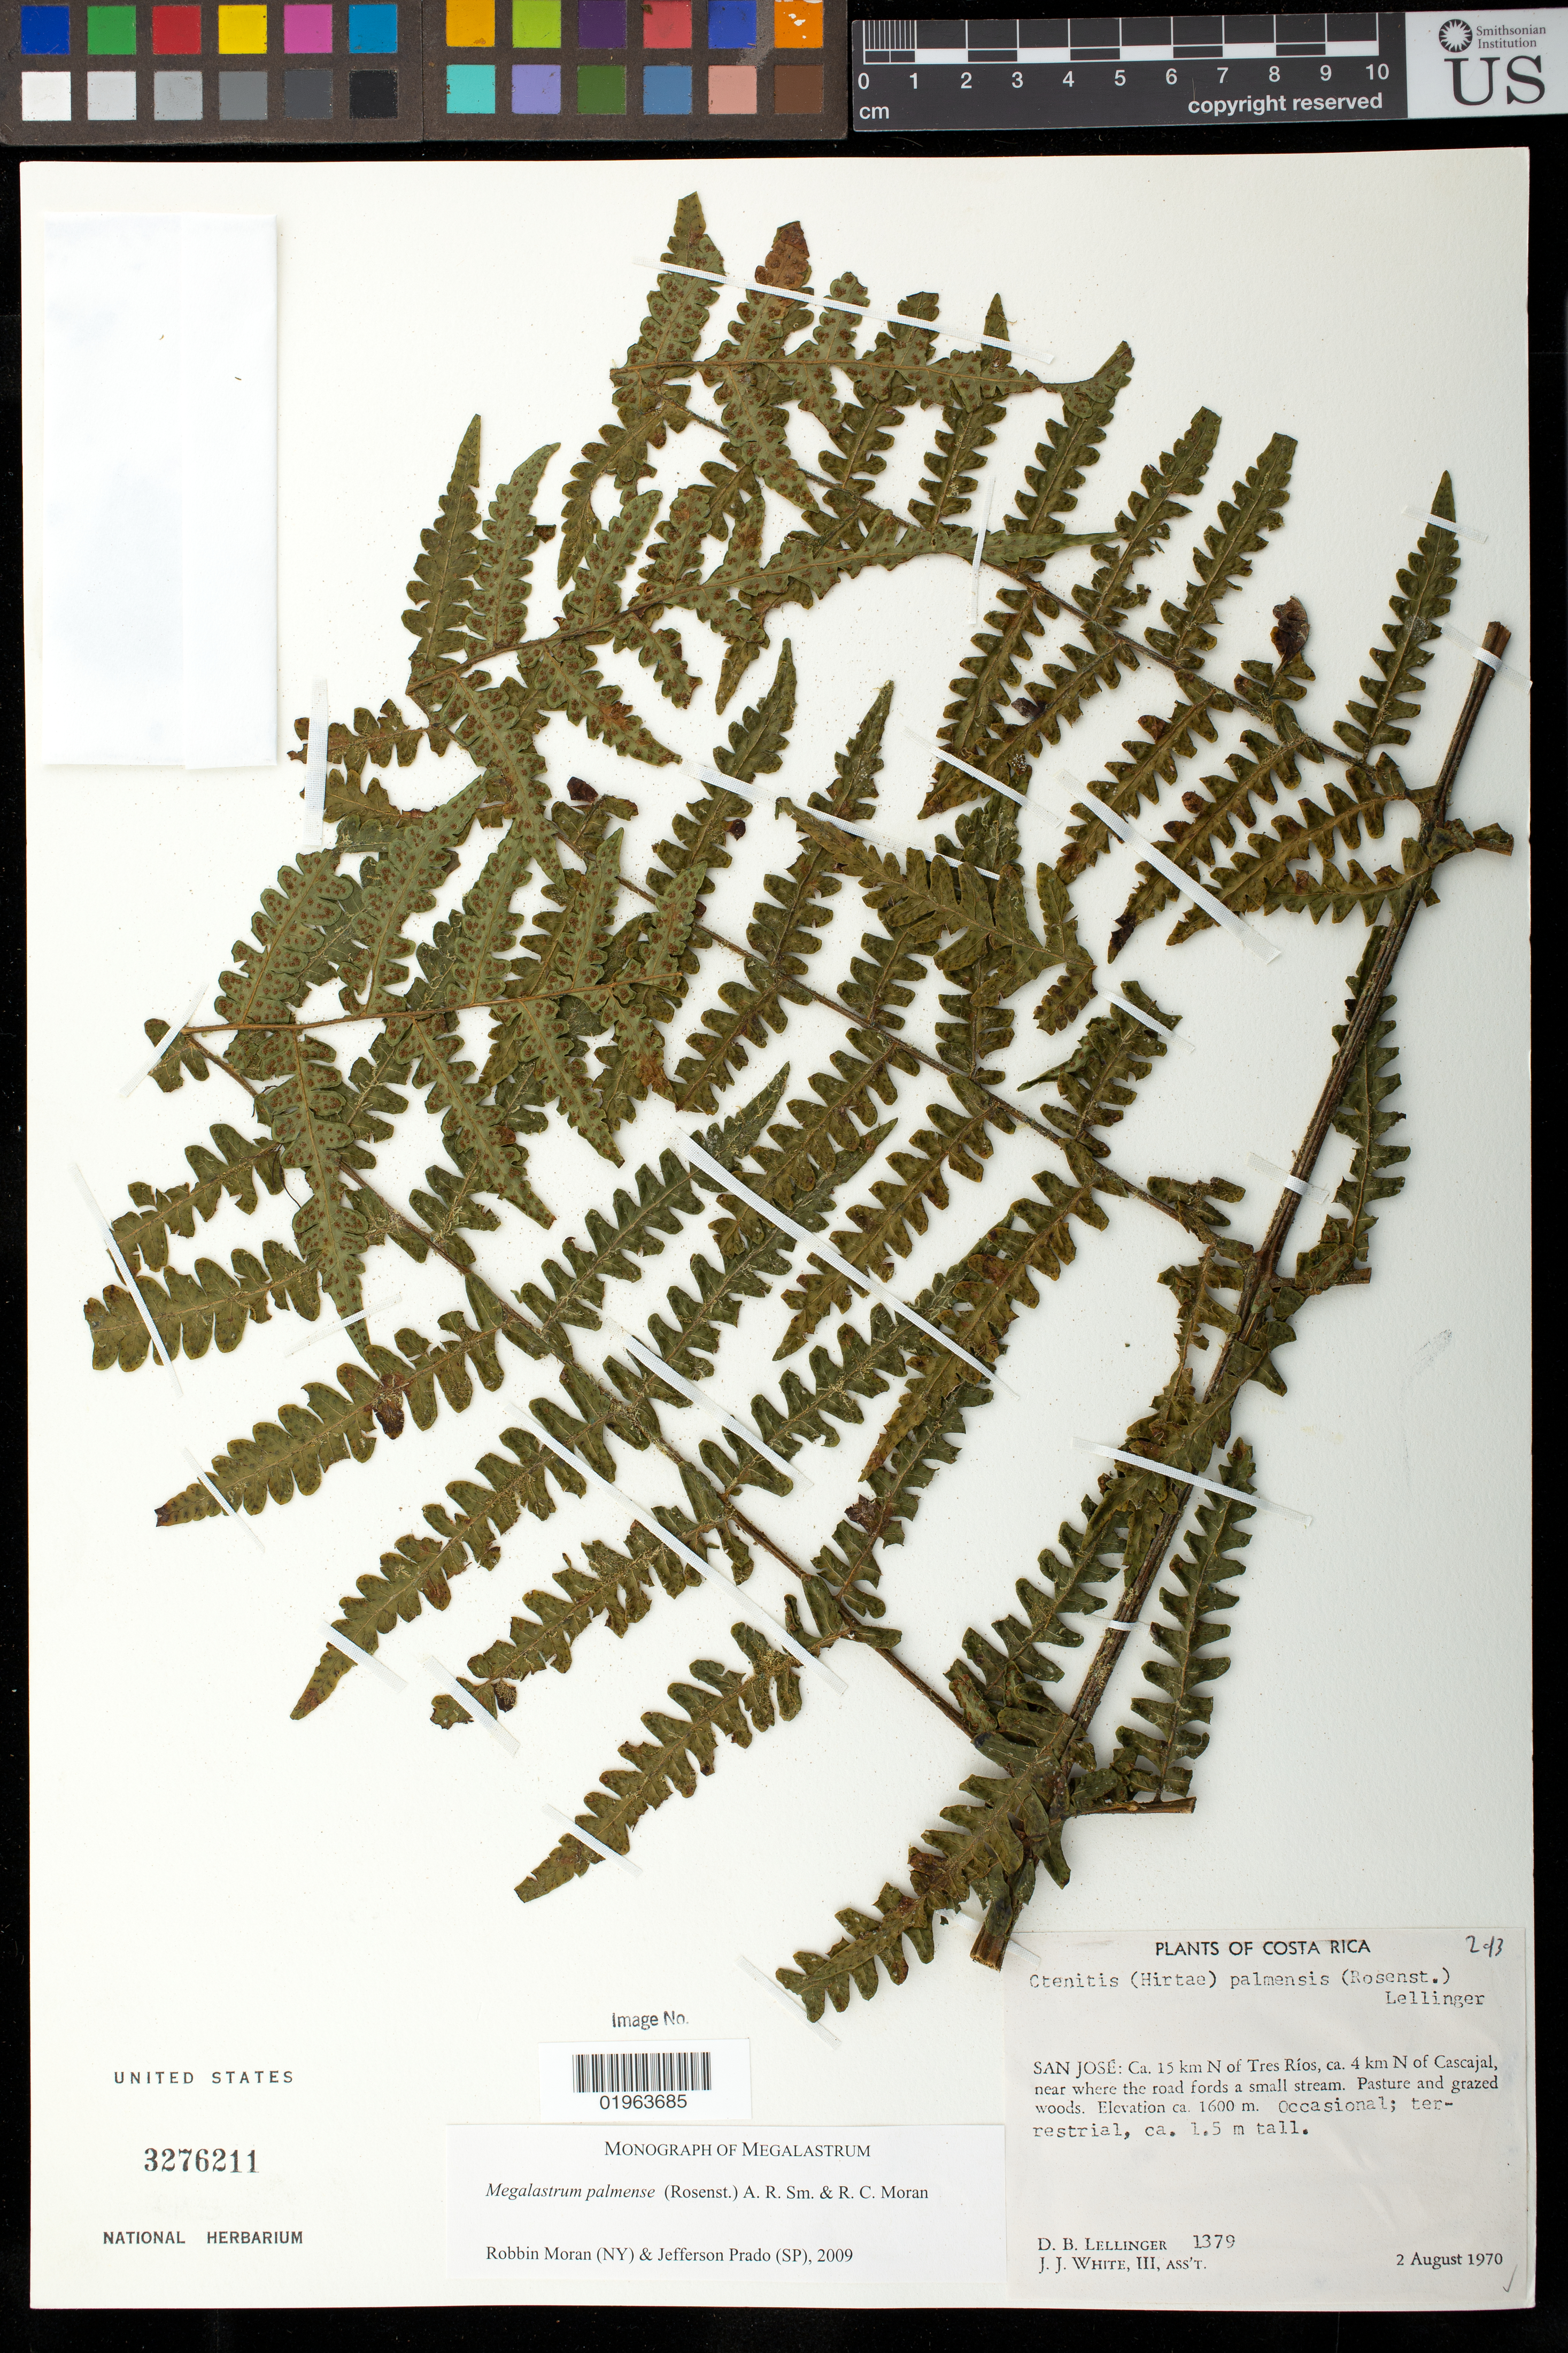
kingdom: Plantae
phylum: Tracheophyta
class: Polypodiopsida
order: Polypodiales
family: Dryopteridaceae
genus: Megalastrum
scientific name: Megalastrum palmense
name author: (Rosenst.) A.R. Sm. & R.C. Moran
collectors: D. B. Lellinger & J. J. White III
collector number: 1379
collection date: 1970-08-02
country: Costa Rica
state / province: San José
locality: Ca. 15 km N of Tres Ríos, ca. 4 km N of Cascajal, near where the road fords a small stream.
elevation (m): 1600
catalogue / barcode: US 3276211